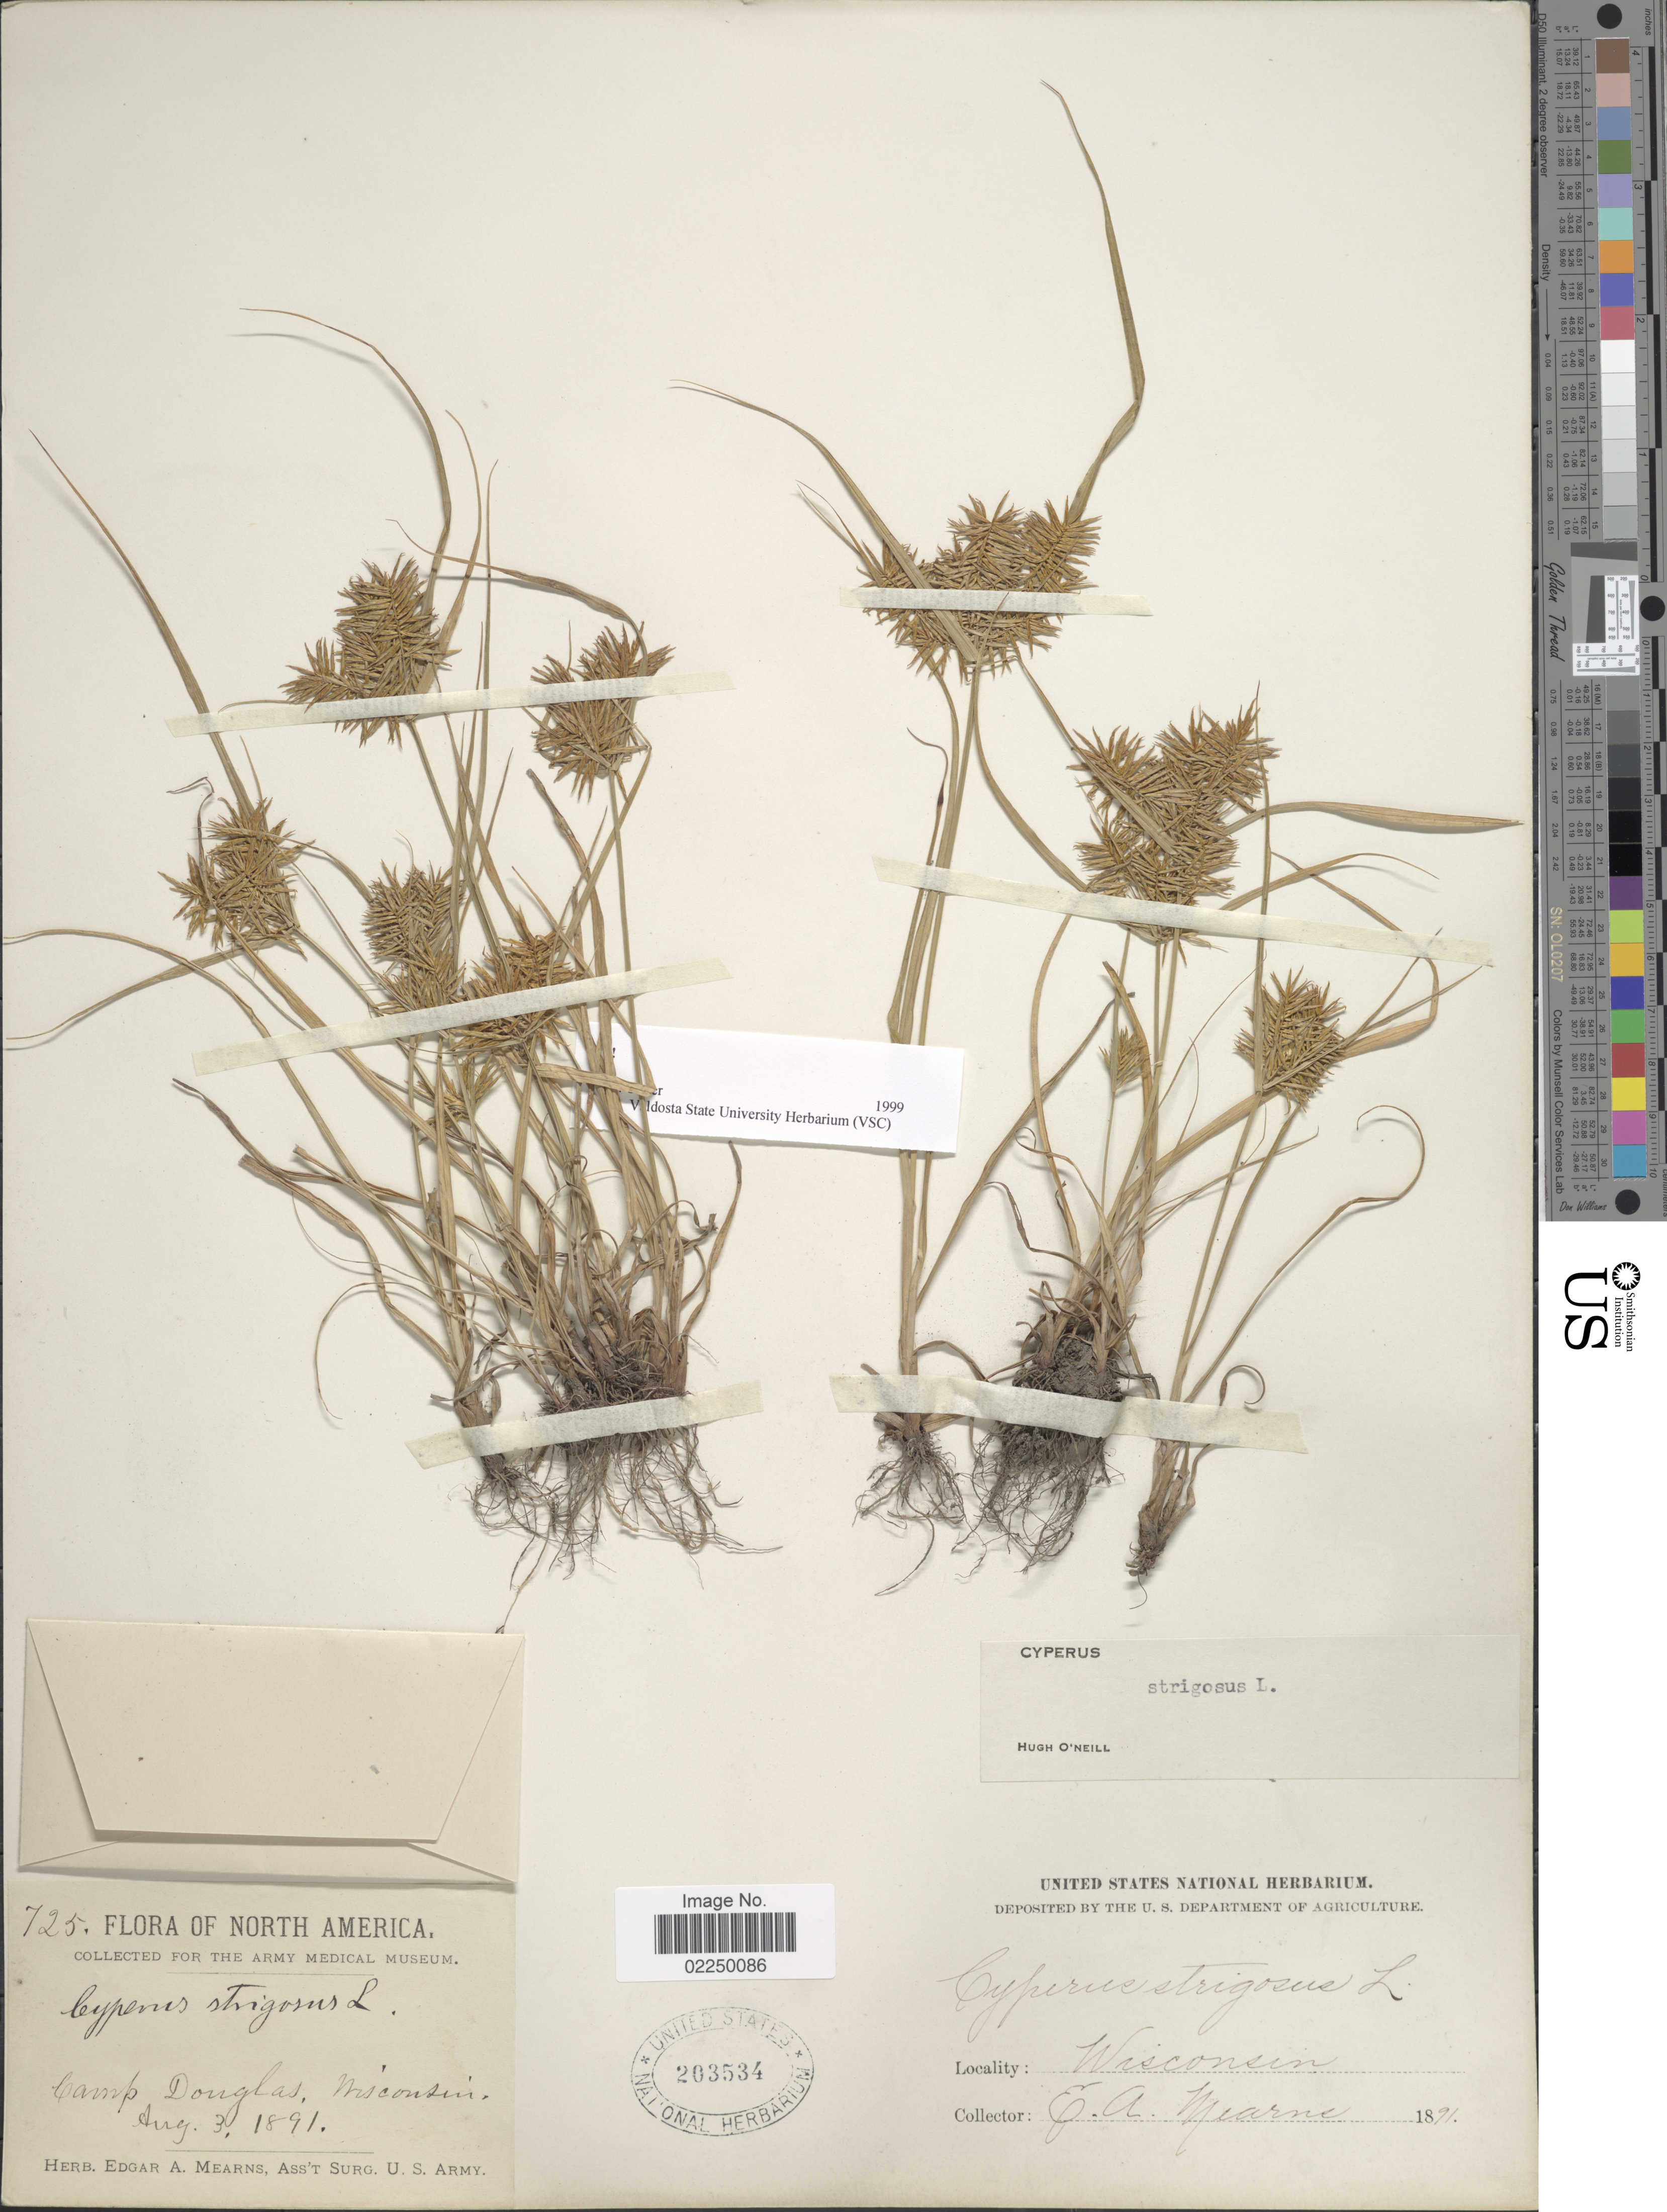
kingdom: Plantae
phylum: Tracheophyta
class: Liliopsida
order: Poales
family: Cyperaceae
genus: Cyperus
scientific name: Cyperus strigosus L.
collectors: E. A. Mearns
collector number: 725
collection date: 1891-08-03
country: United States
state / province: Wisconsin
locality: Camp Douglas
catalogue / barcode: US 203534